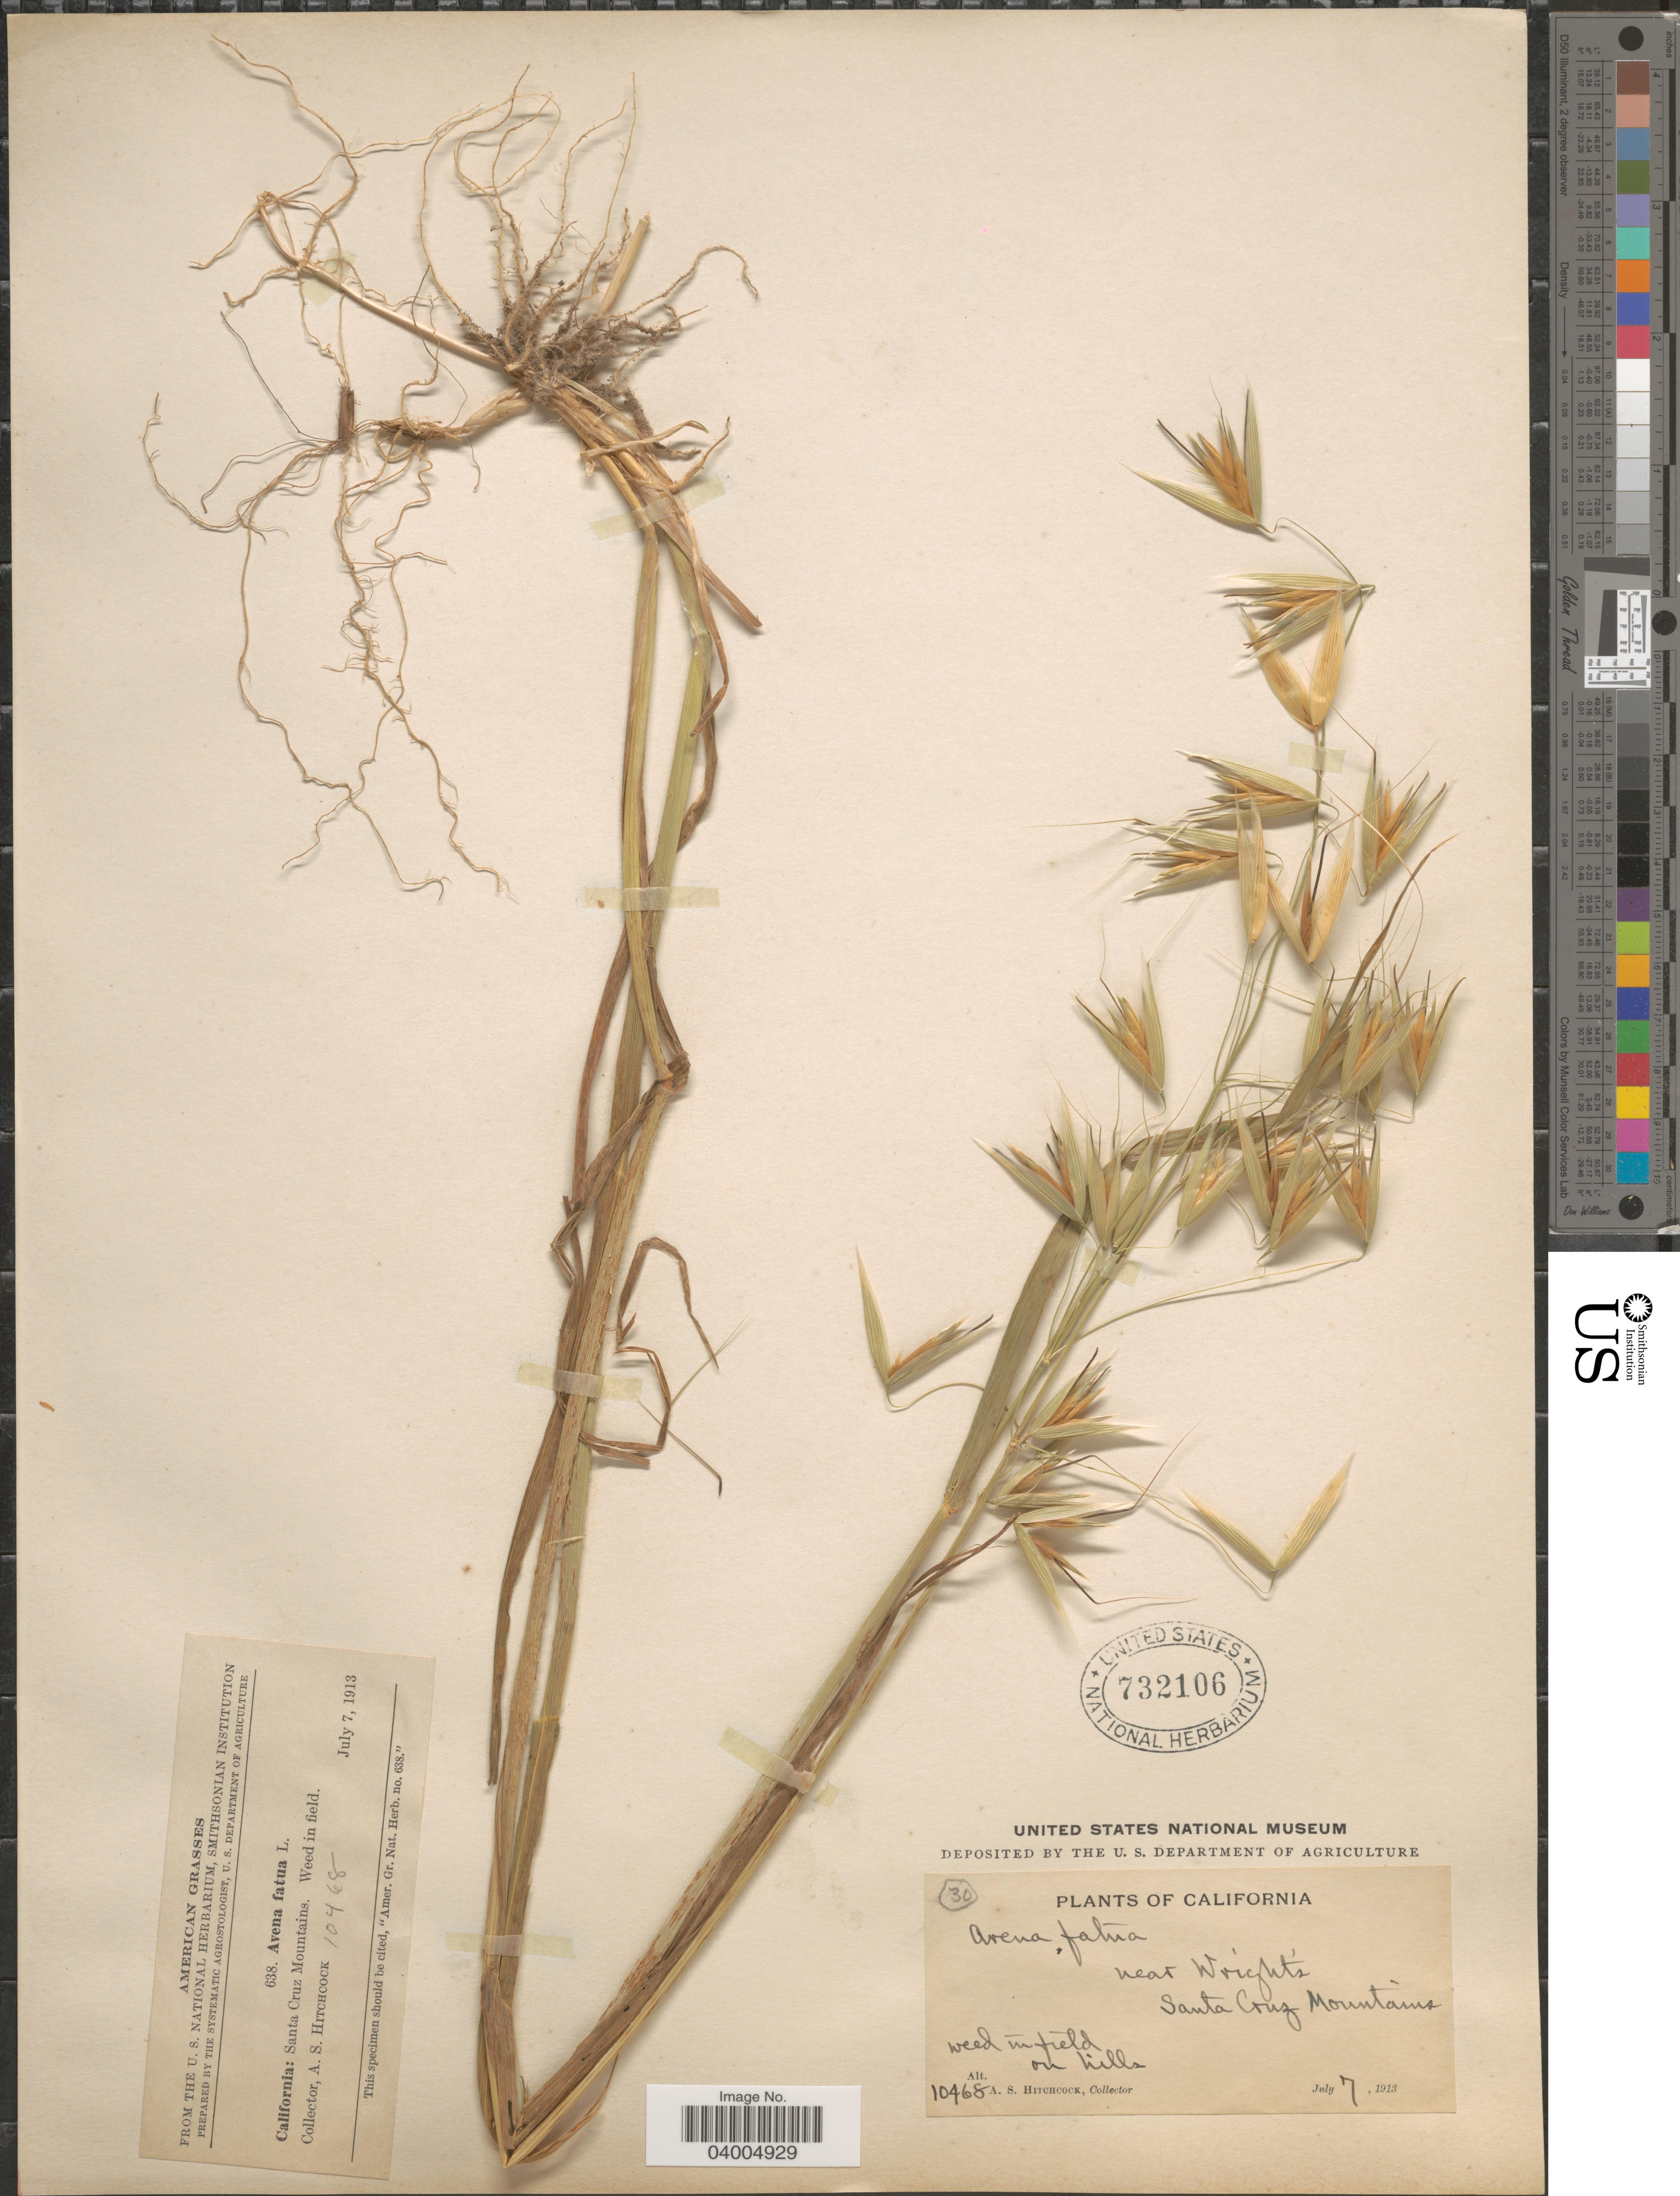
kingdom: Plantae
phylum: Tracheophyta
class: Liliopsida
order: Poales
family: Poaceae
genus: Avena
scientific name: Avena fatua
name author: L.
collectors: A. S. Hitchcock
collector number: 10468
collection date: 1913-07-07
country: United States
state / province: California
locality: Near Wright's. Santa Cruz Mountains.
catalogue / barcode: US 732106